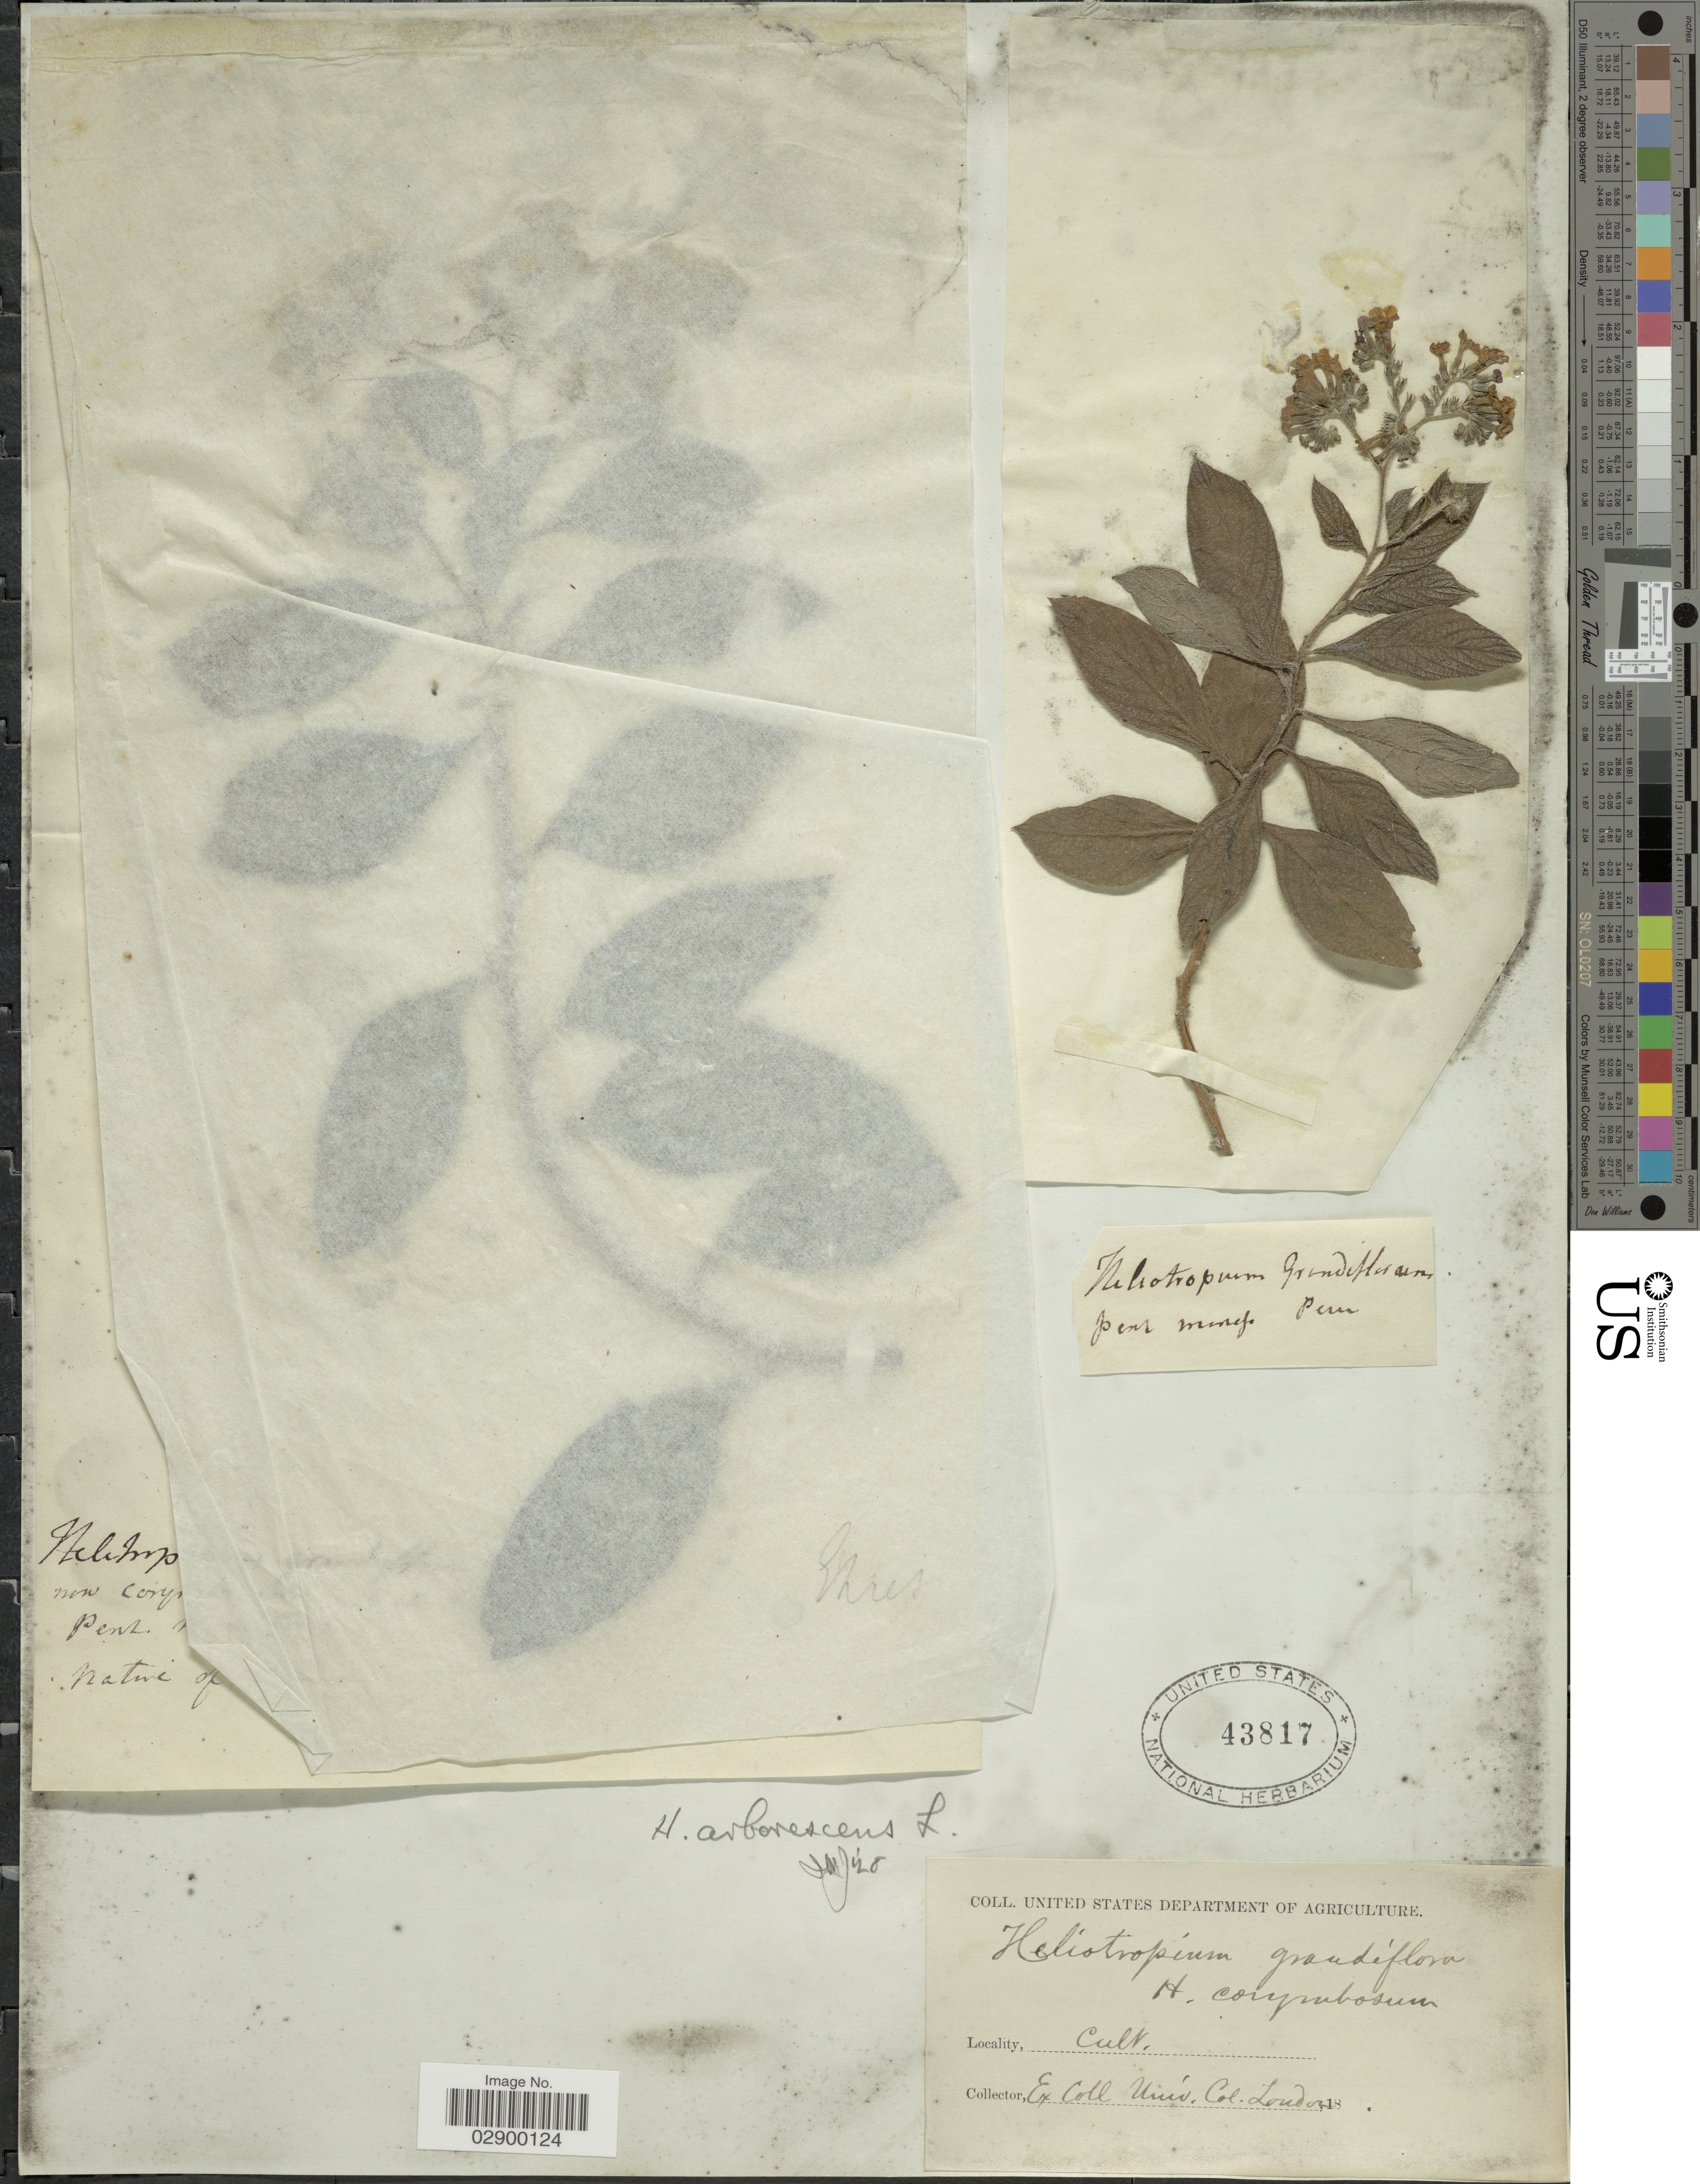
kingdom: Plantae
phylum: Tracheophyta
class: Magnoliopsida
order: Boraginales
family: Heliotropiaceae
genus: Heliotropium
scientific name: Heliotropium arborescens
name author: L.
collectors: Univ. Col. London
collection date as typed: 18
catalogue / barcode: US 43817